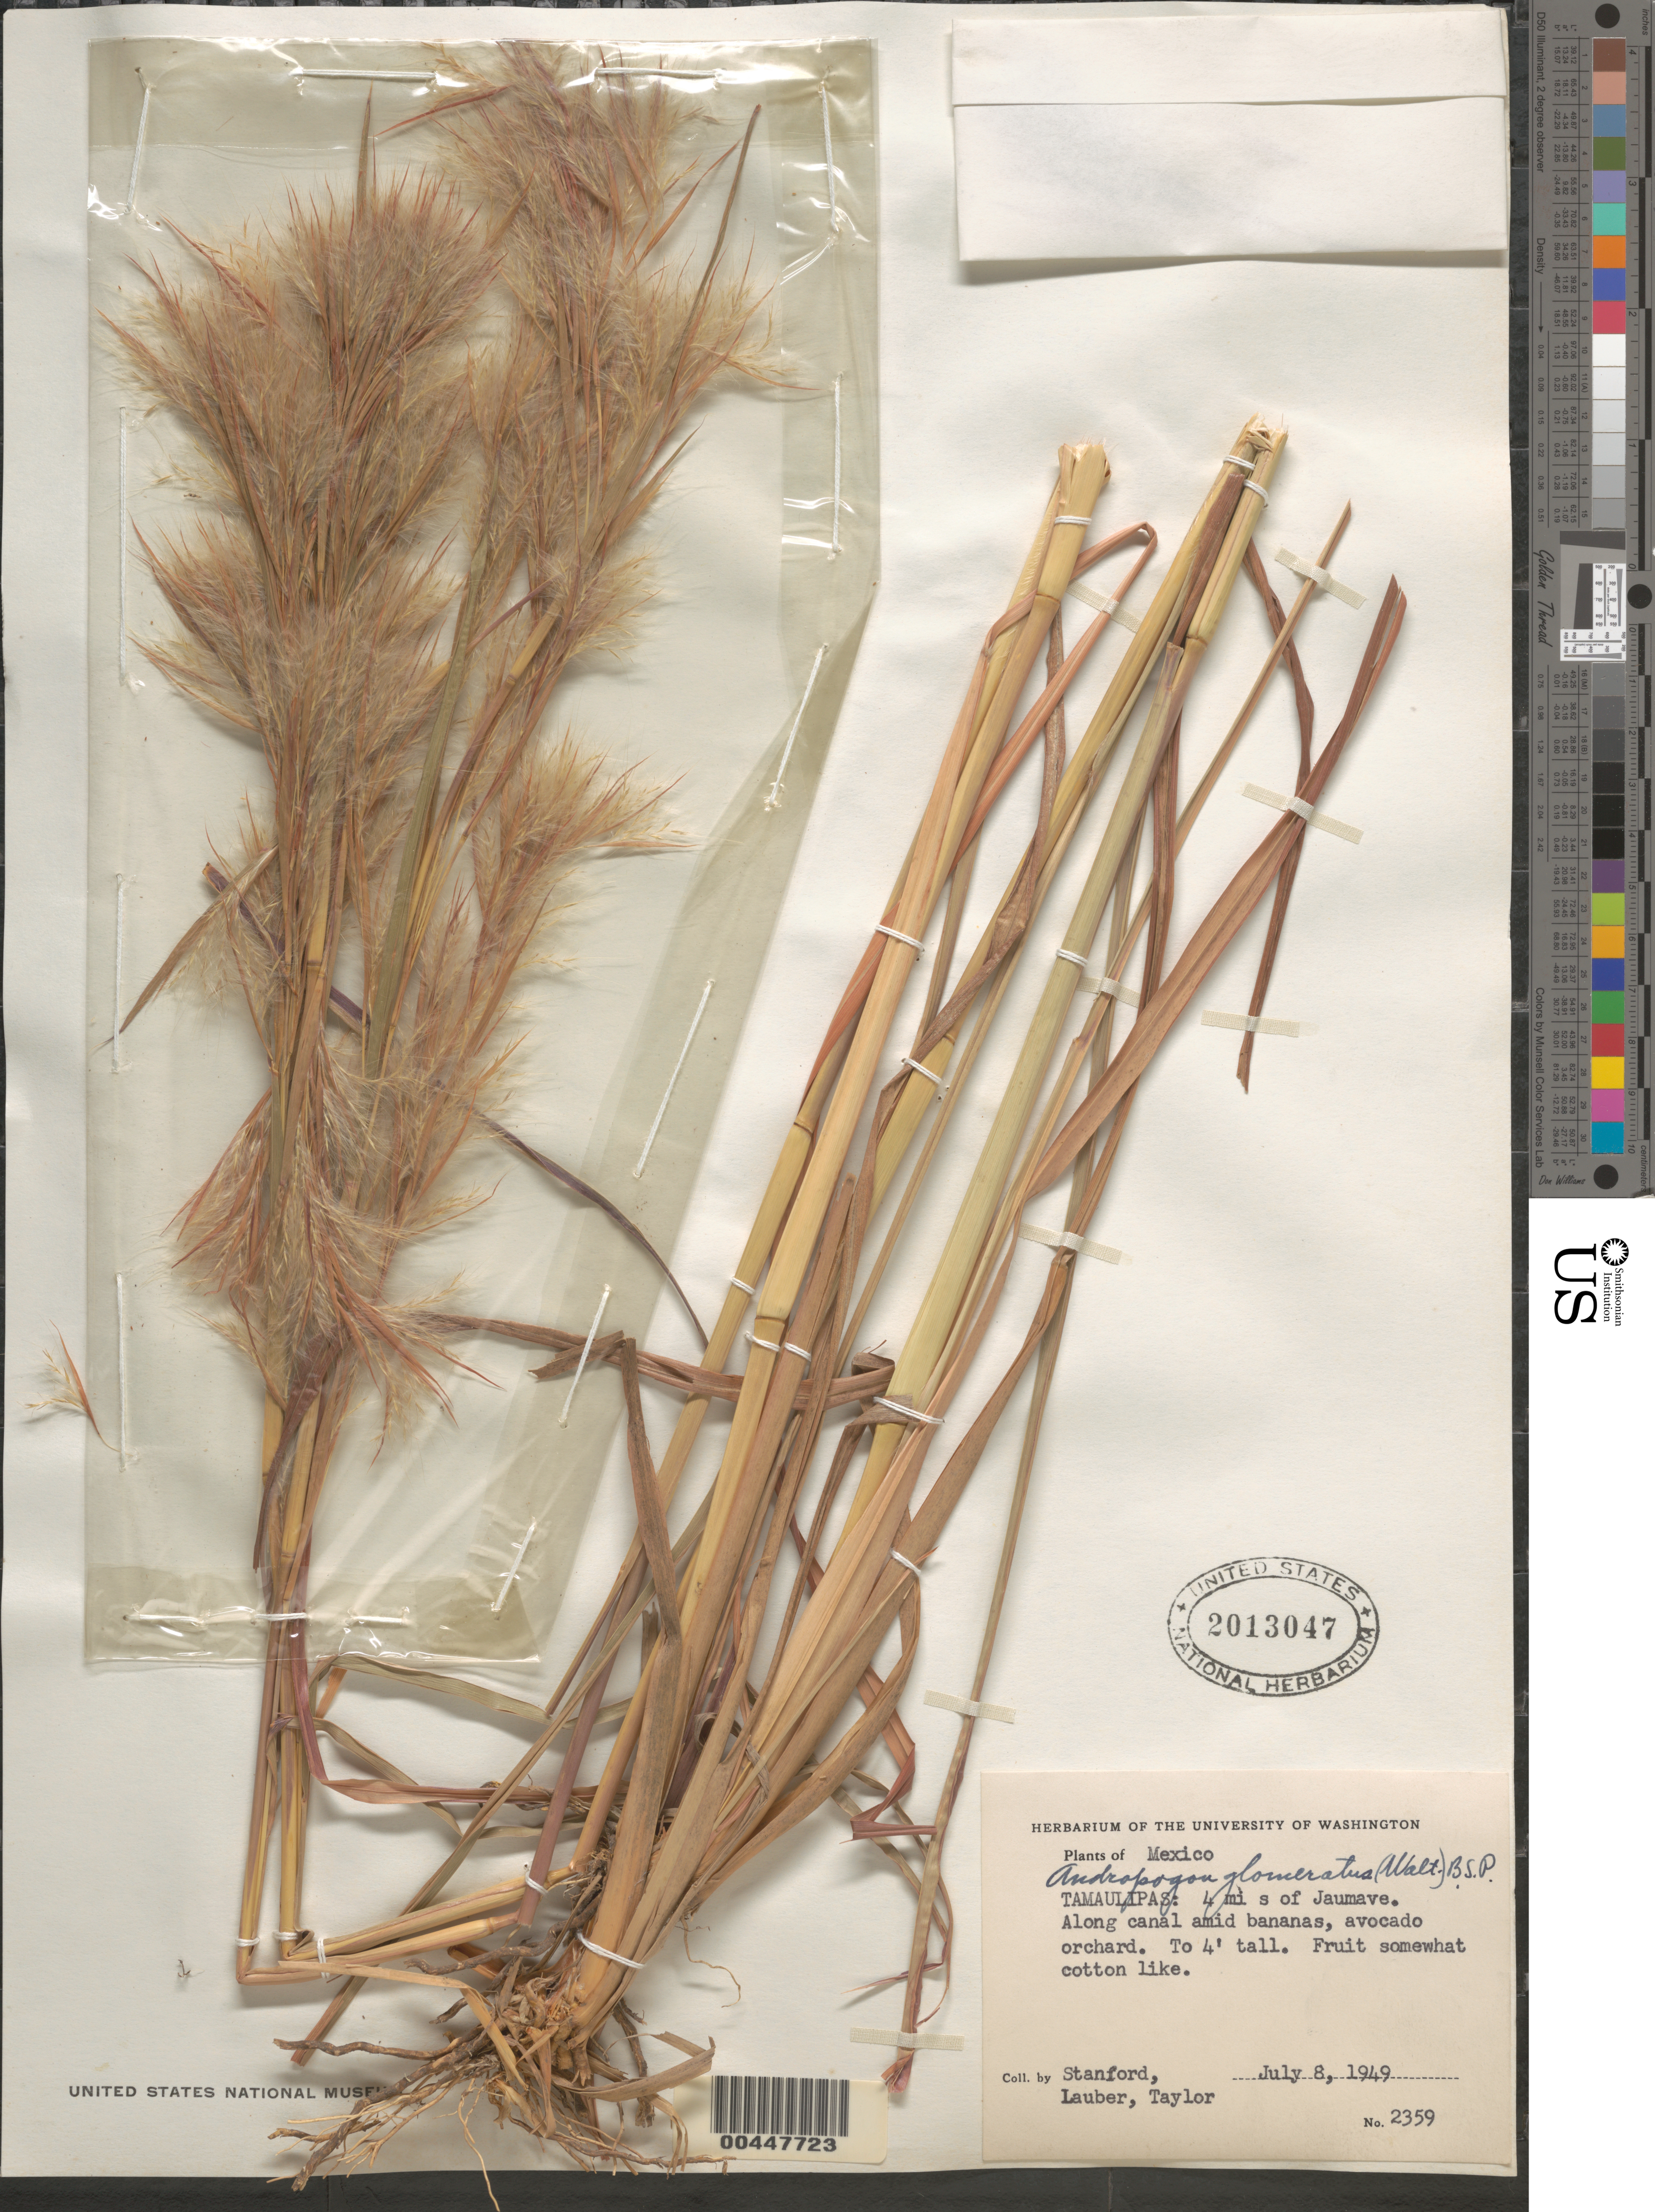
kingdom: Plantae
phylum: Tracheophyta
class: Liliopsida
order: Poales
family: Poaceae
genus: Andropogon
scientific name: Andropogon glomeratus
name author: (Walter) Britton, Stearns & Poggenb.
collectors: -. Stanford, -. Lauber & -- Taylor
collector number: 2359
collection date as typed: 8 Jul 1949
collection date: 1949-07-08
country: Mexico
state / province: Tamaulipas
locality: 4 mi S of Jaumave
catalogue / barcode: US 2013047